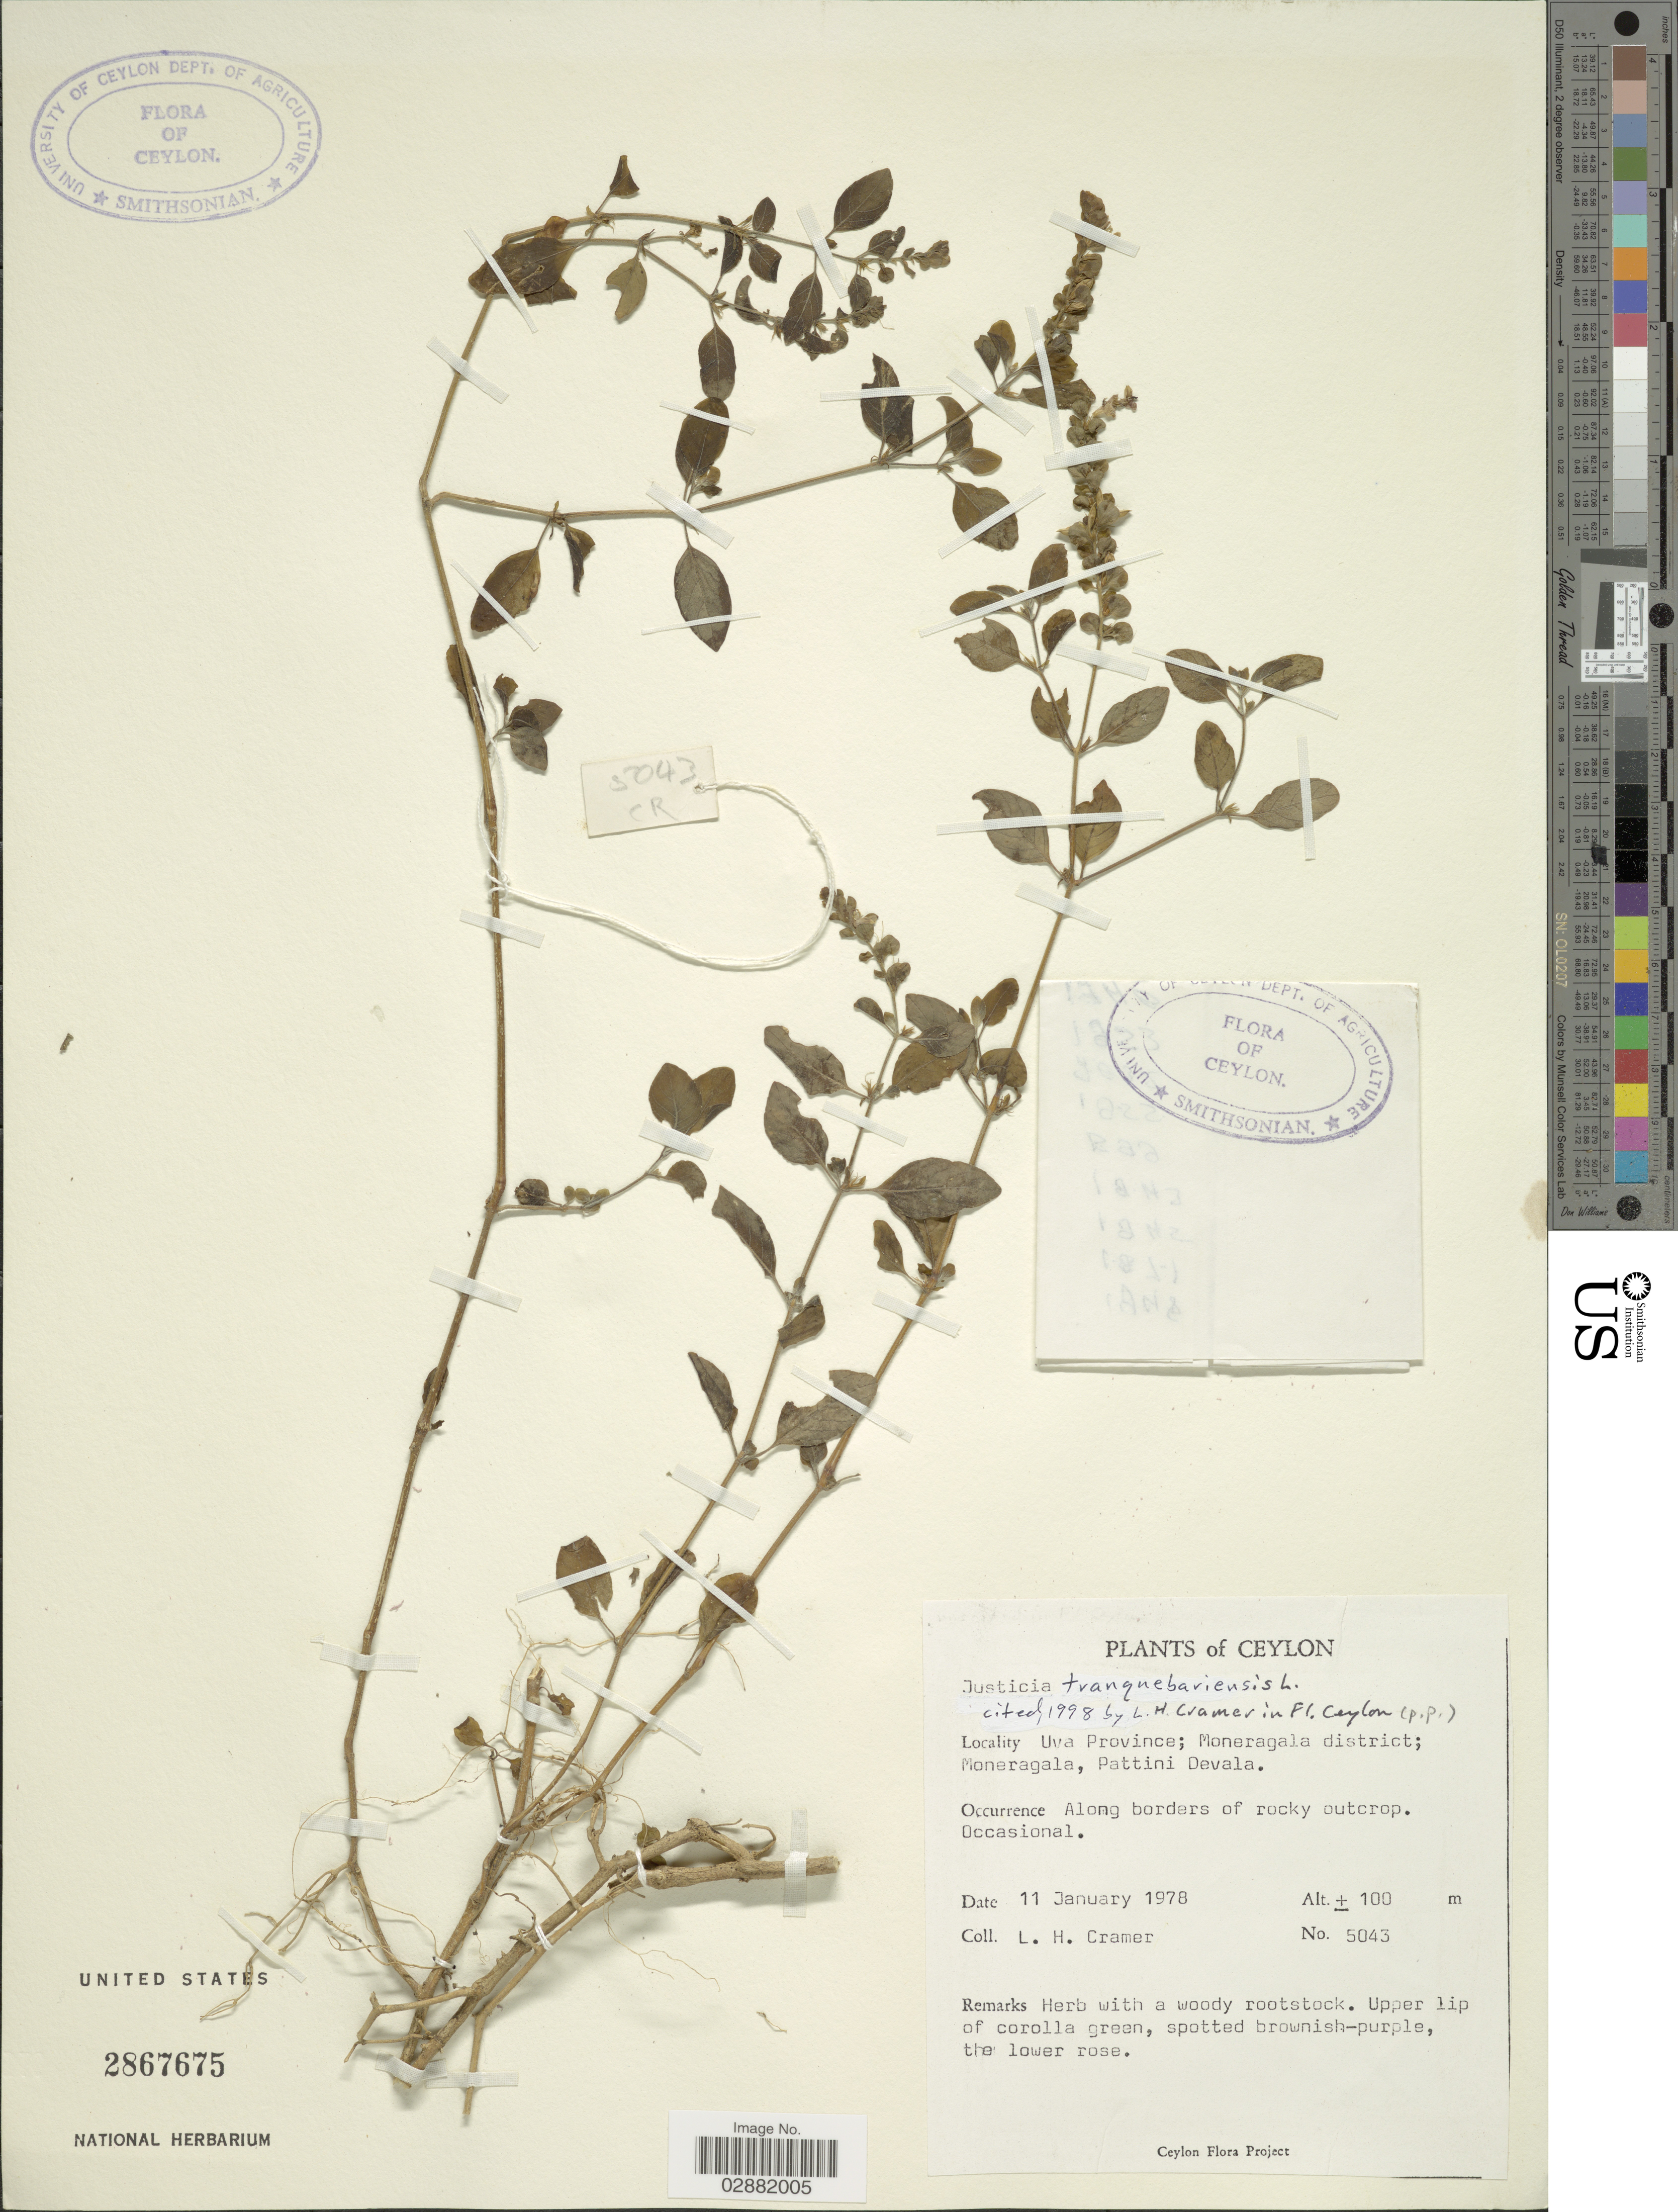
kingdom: Plantae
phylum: Tracheophyta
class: Magnoliopsida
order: Lamiales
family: Acanthaceae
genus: Justicia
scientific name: Justicia tranquebariensis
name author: L. f.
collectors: L. H. Cramer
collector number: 5043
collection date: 1978-01-11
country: Sri Lanka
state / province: Uva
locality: Ceylon, Moneragala district, Moneragala, Pattini Devala.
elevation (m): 100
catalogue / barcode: US 2867675